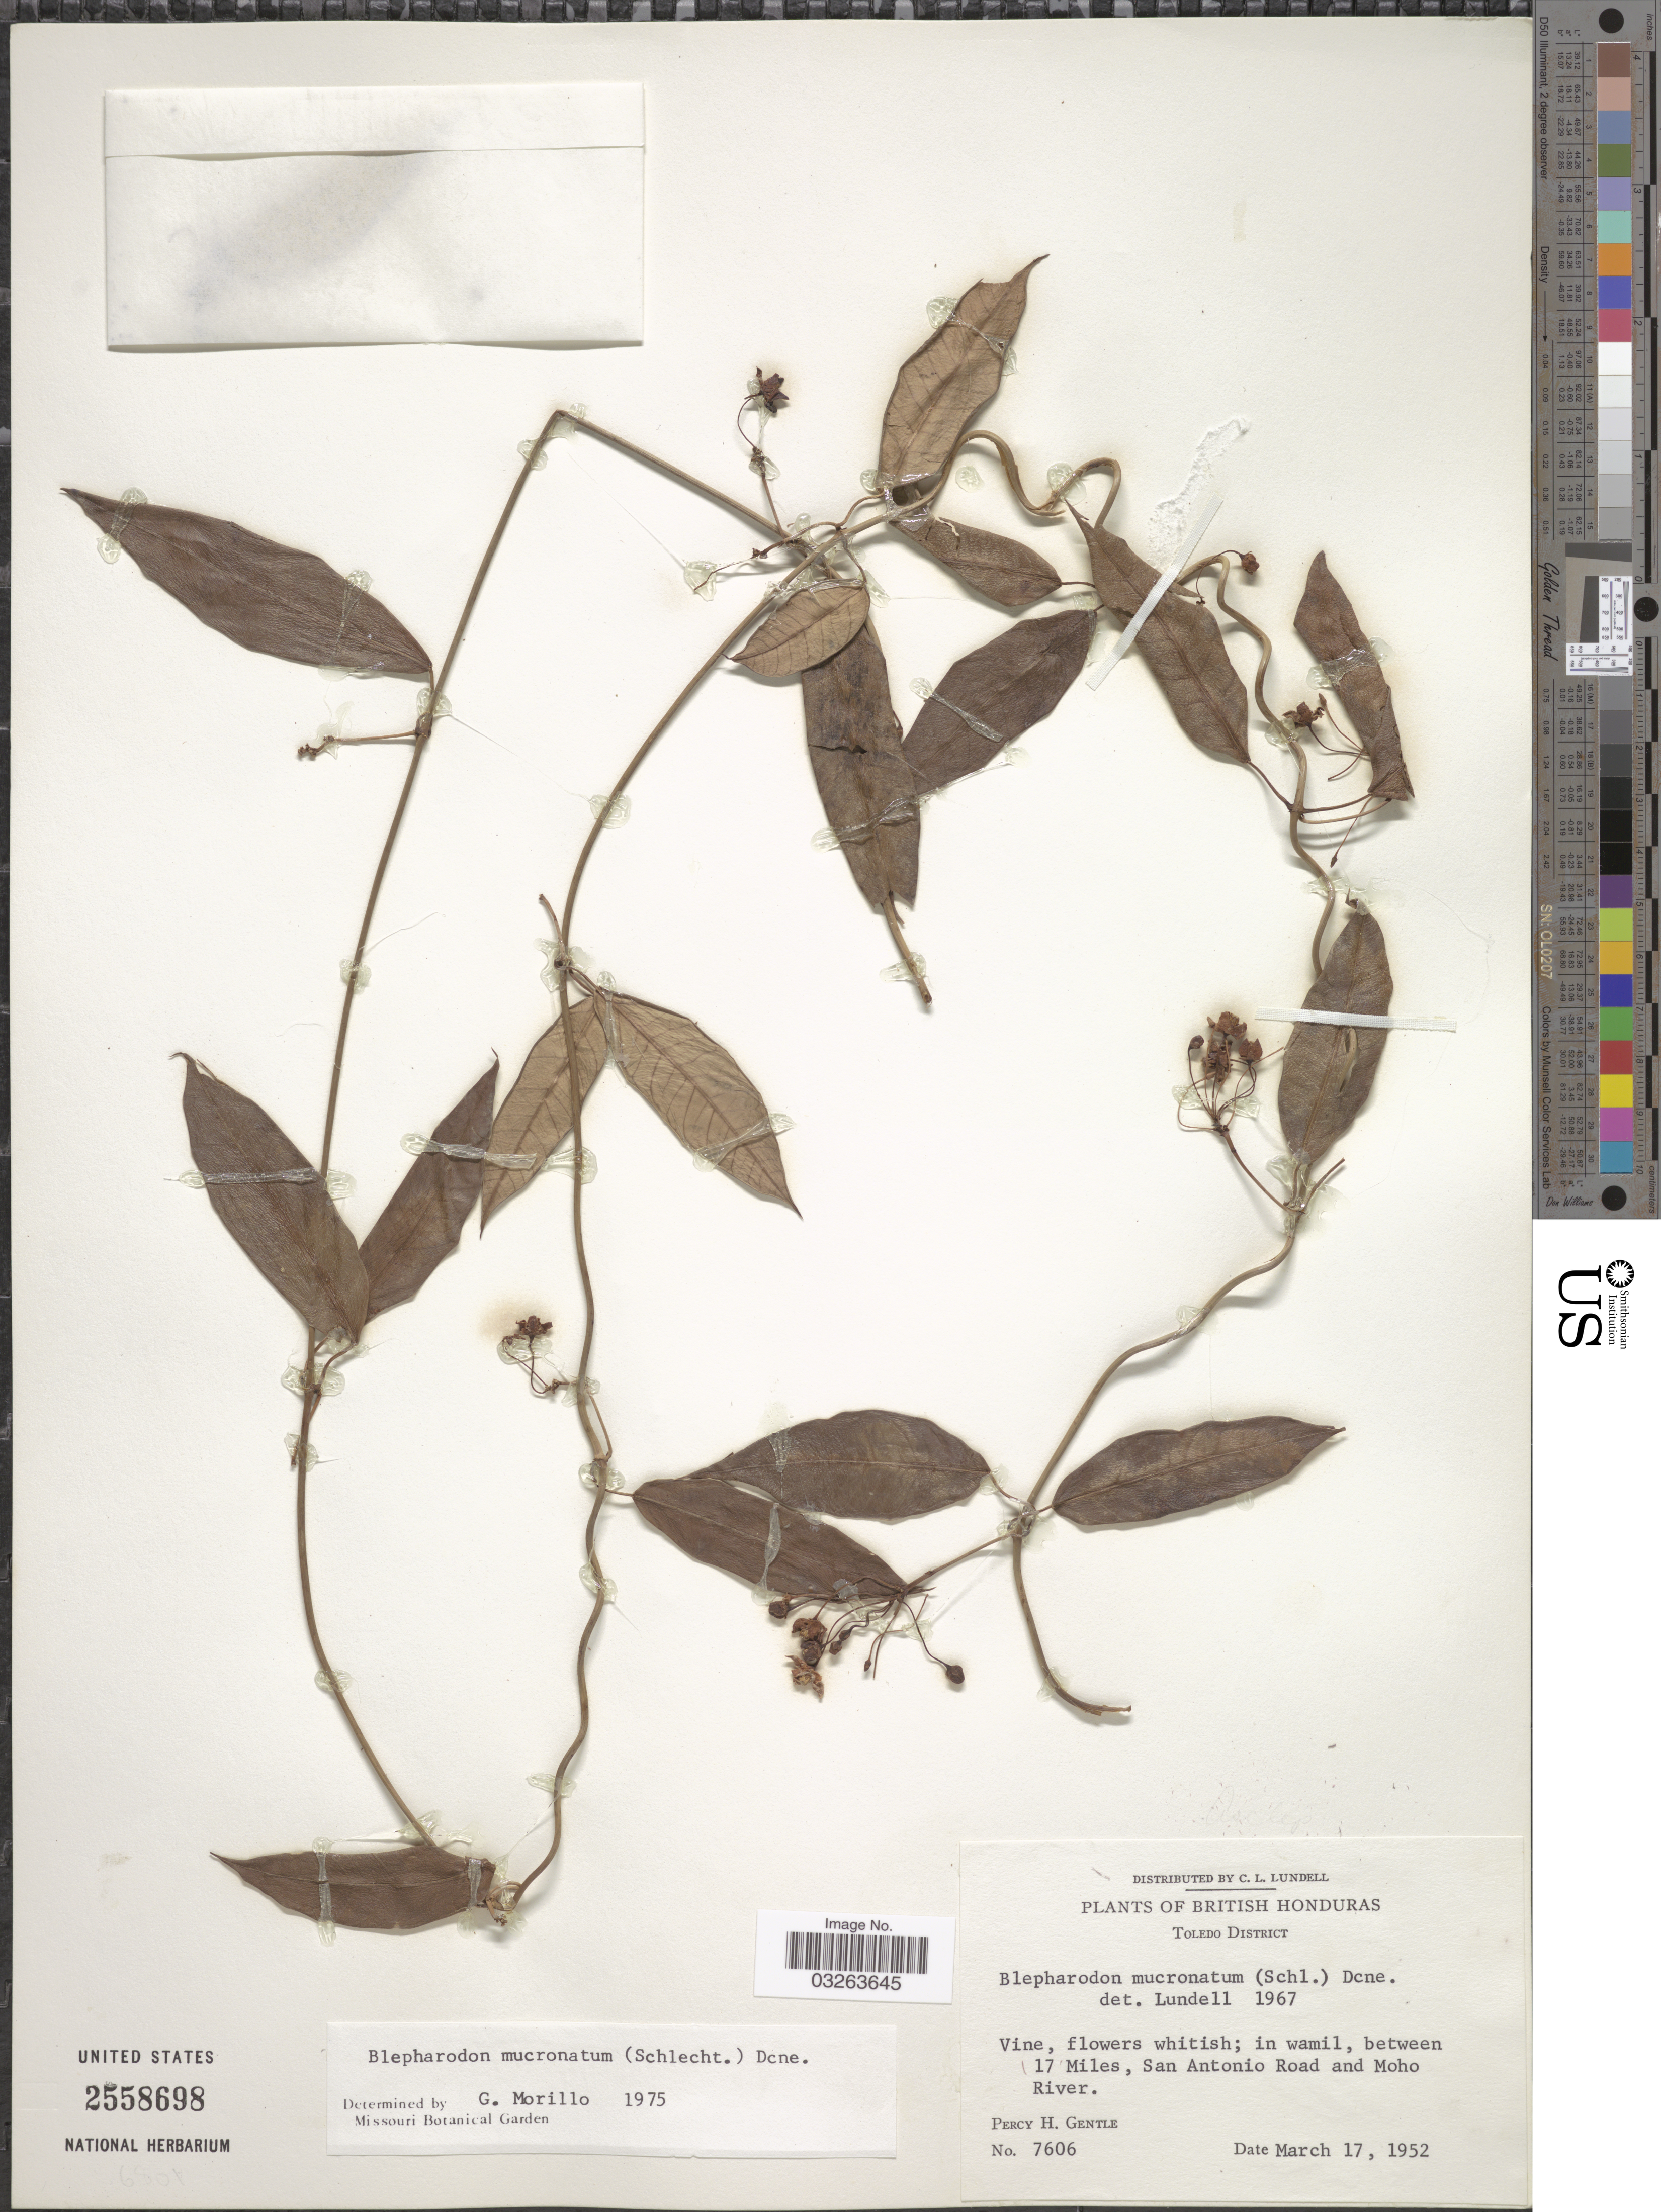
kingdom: Plantae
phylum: Tracheophyta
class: Magnoliopsida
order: Gentianales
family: Apocynaceae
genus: Blepharodon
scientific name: Blepharodon mucronatum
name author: (Schltdl.) Decne.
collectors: P. H. Gentle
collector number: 7606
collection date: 1952-03-17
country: Belize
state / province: Toledo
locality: British Honduras, British Honduras, in wamil, between 17 miles San Antonio Road and Moho River.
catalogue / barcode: US 2558698